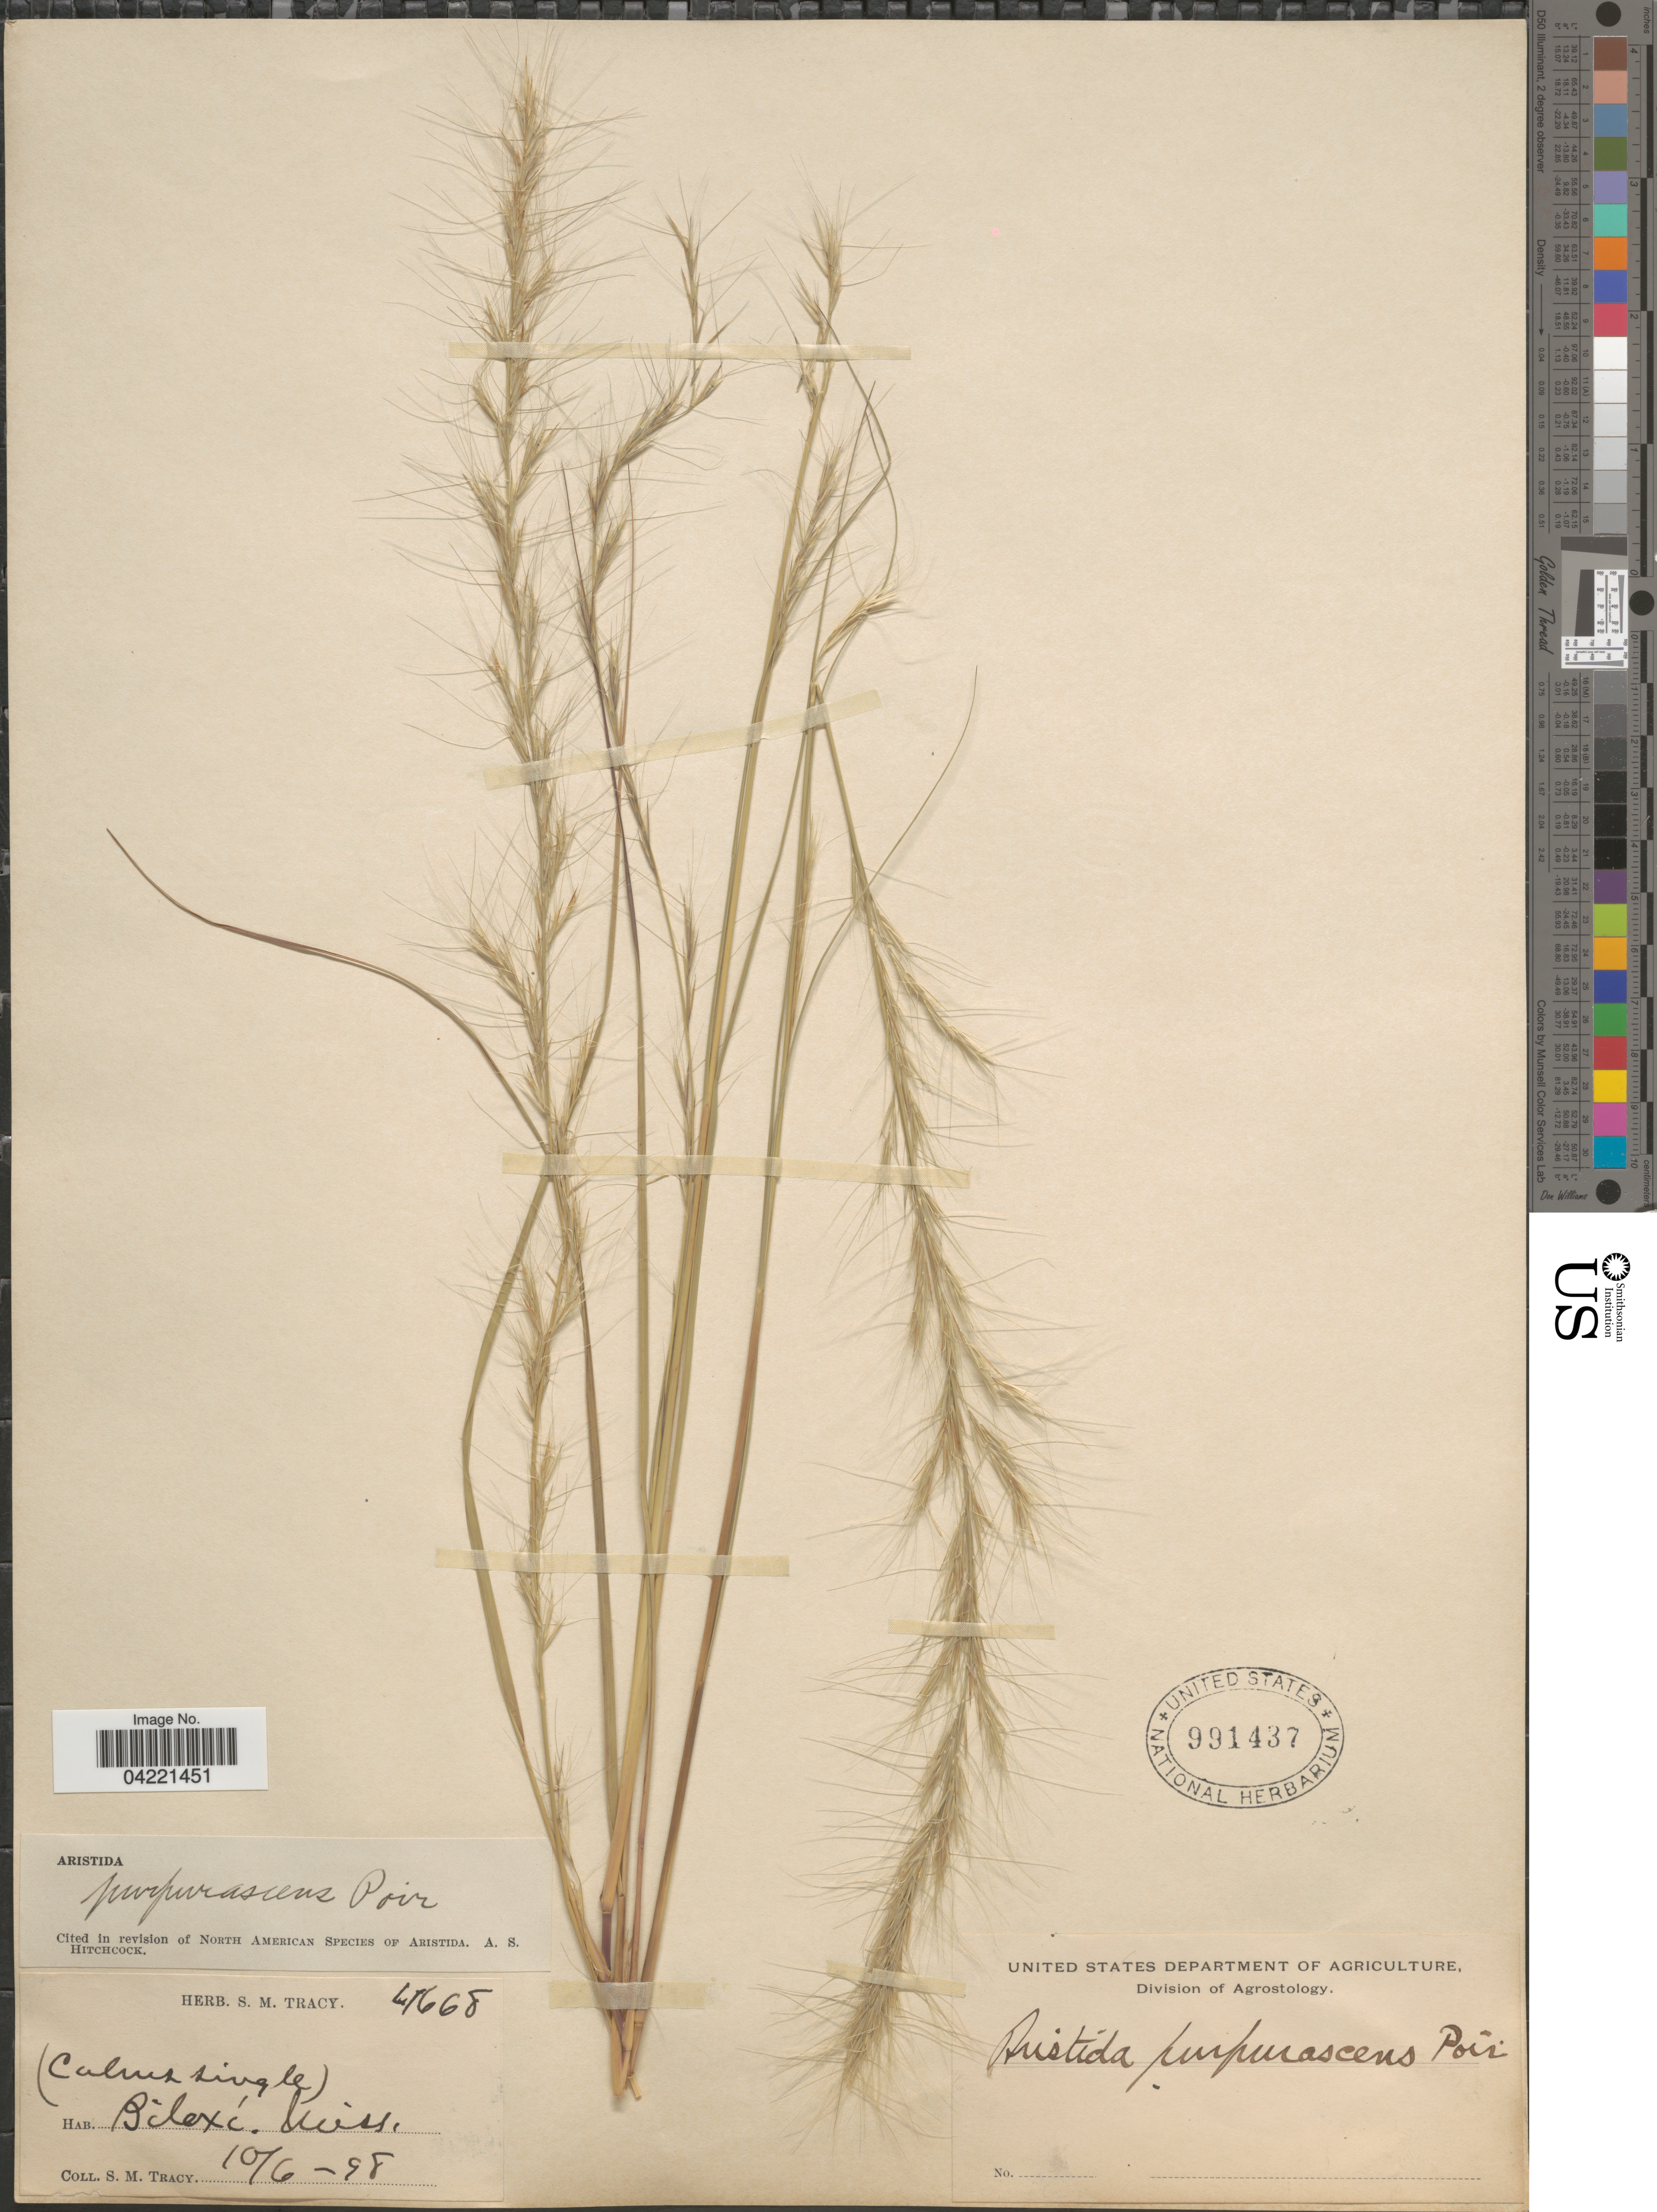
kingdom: Plantae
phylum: Tracheophyta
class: Liliopsida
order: Poales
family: Poaceae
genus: Aristida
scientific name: Aristida purpurascens var. purpurescens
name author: Poir.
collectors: S. M. Tracy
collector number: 4668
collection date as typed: Transcribed d/m/y: 6/10/98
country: United States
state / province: Mississippi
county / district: Harrison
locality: Biloxi.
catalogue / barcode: US 991437